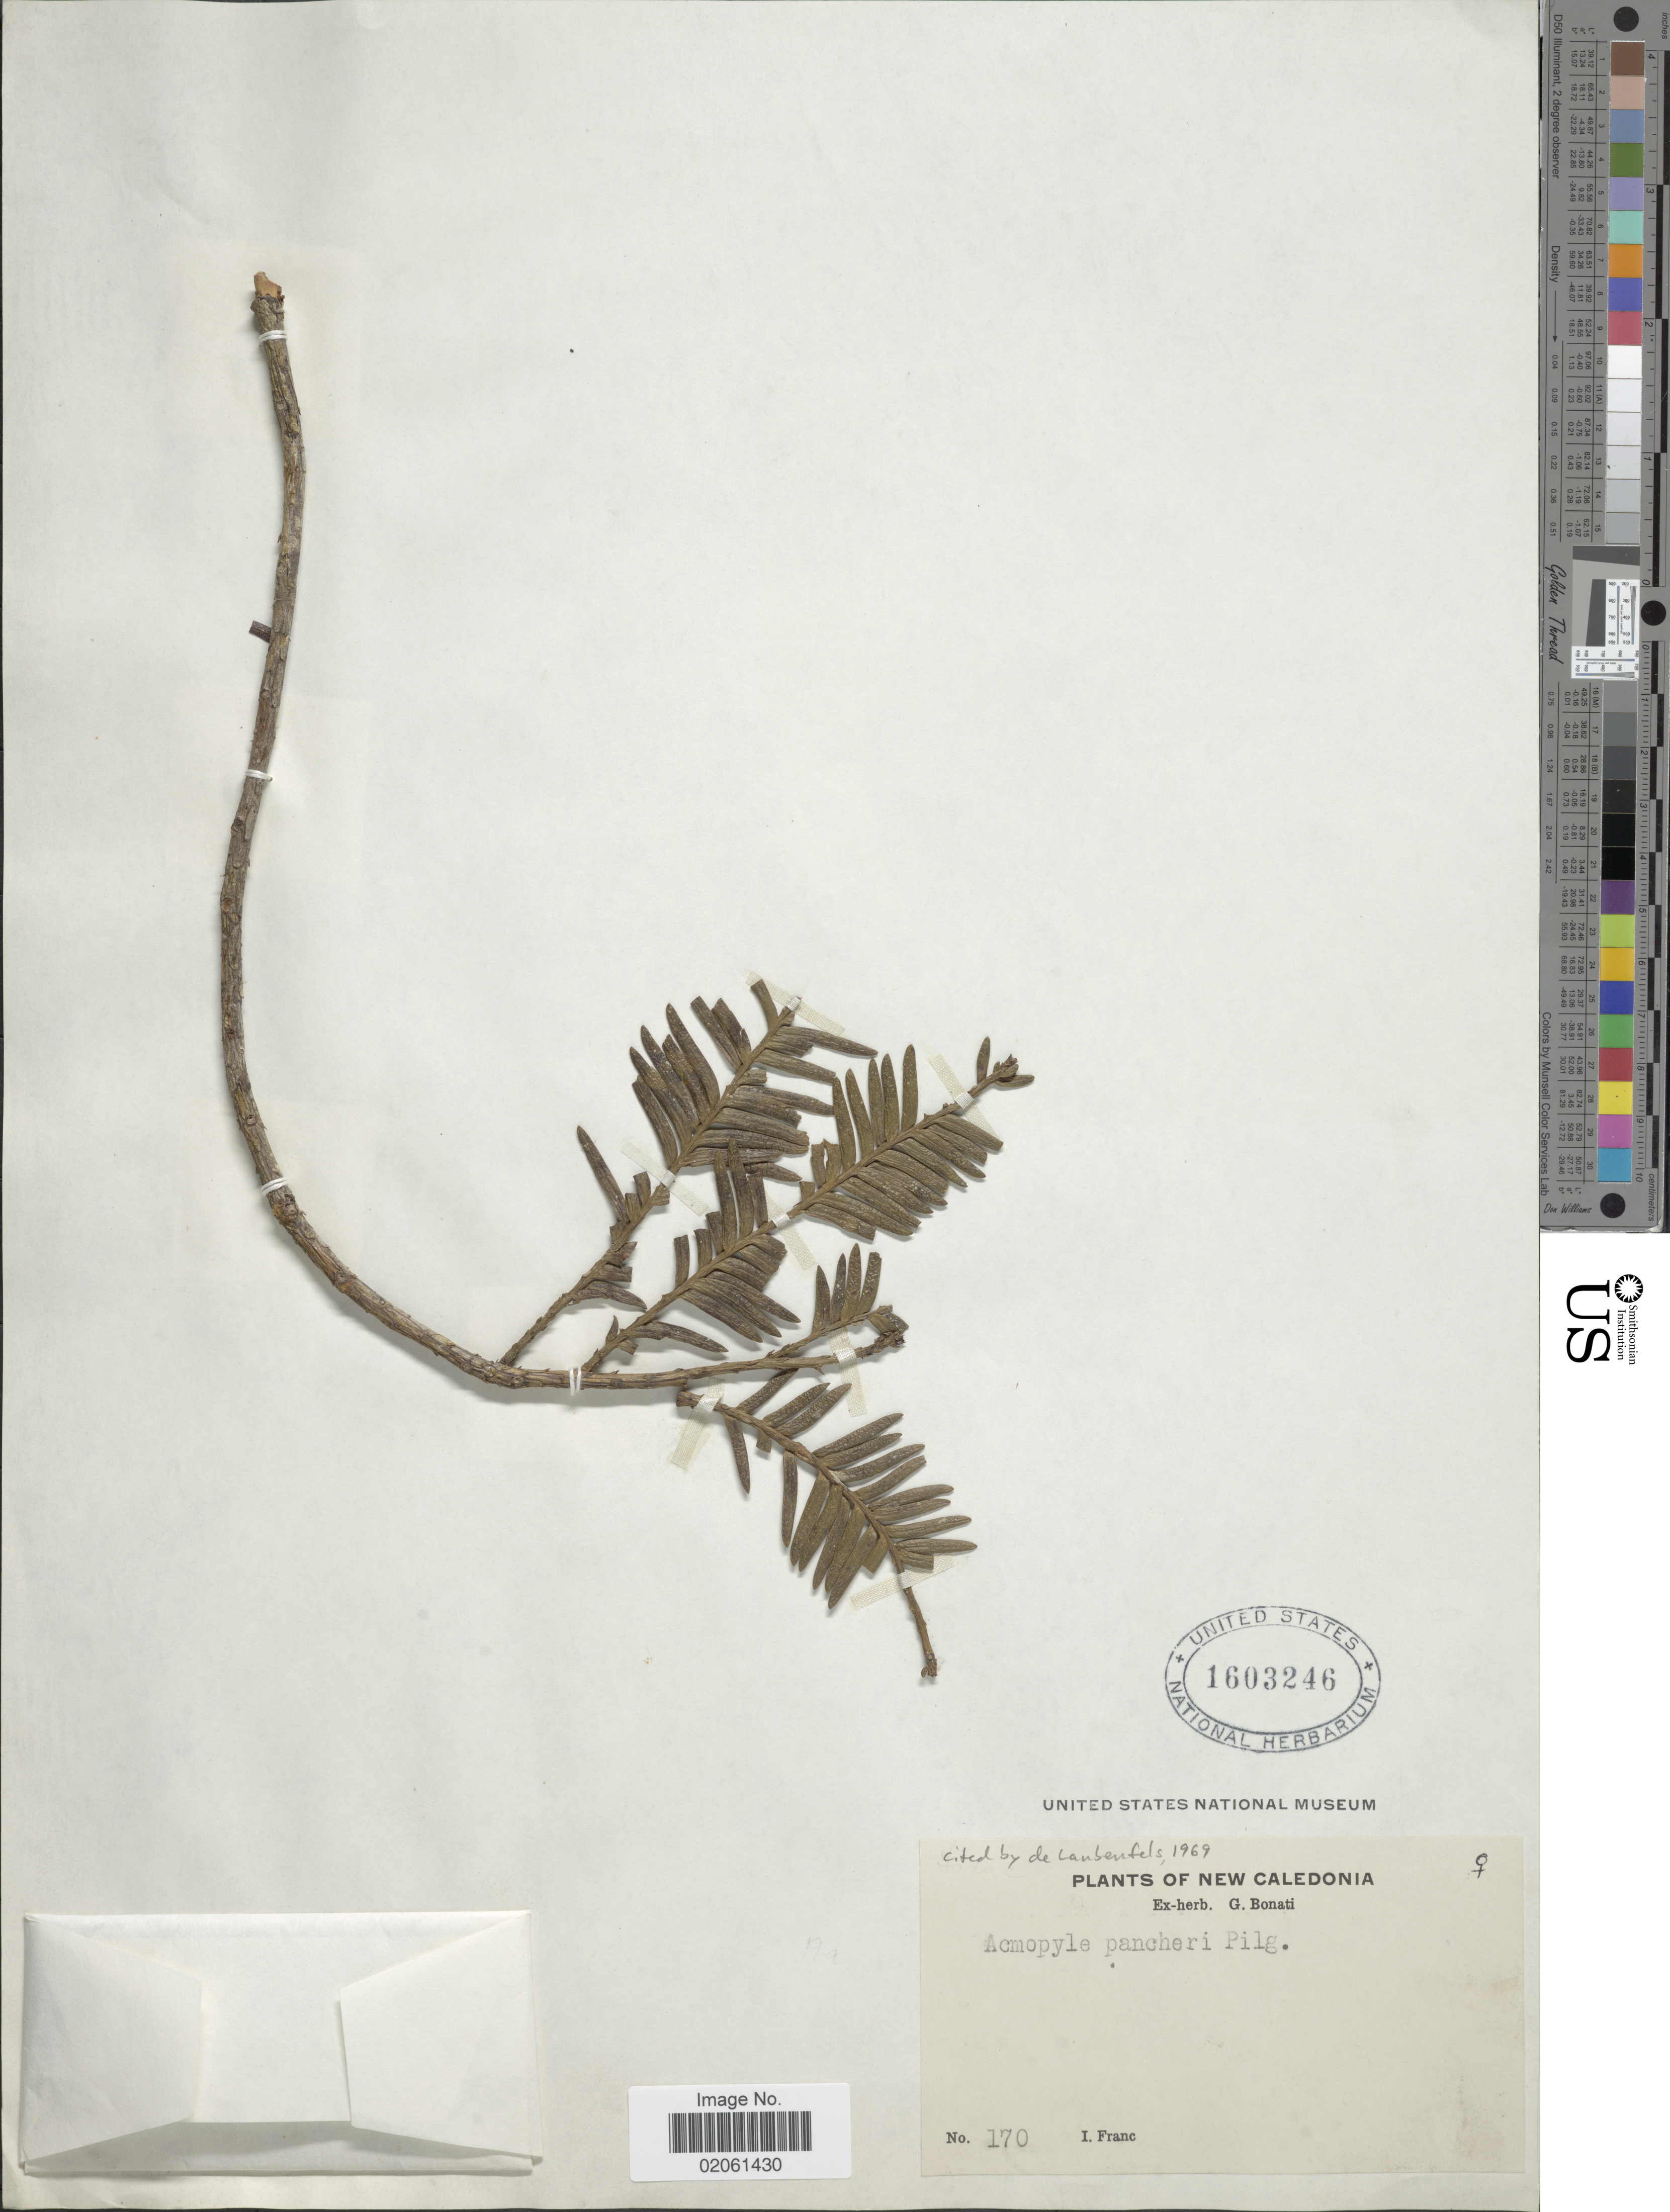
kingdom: Plantae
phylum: Tracheophyta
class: Pinopsida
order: Pinales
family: Podocarpaceae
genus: Acmopyle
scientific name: Acmopyle pancheri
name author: (Brongn. & Gris) Pilg.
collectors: I. Franc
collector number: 170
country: New Caledonia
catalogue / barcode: US 1603246